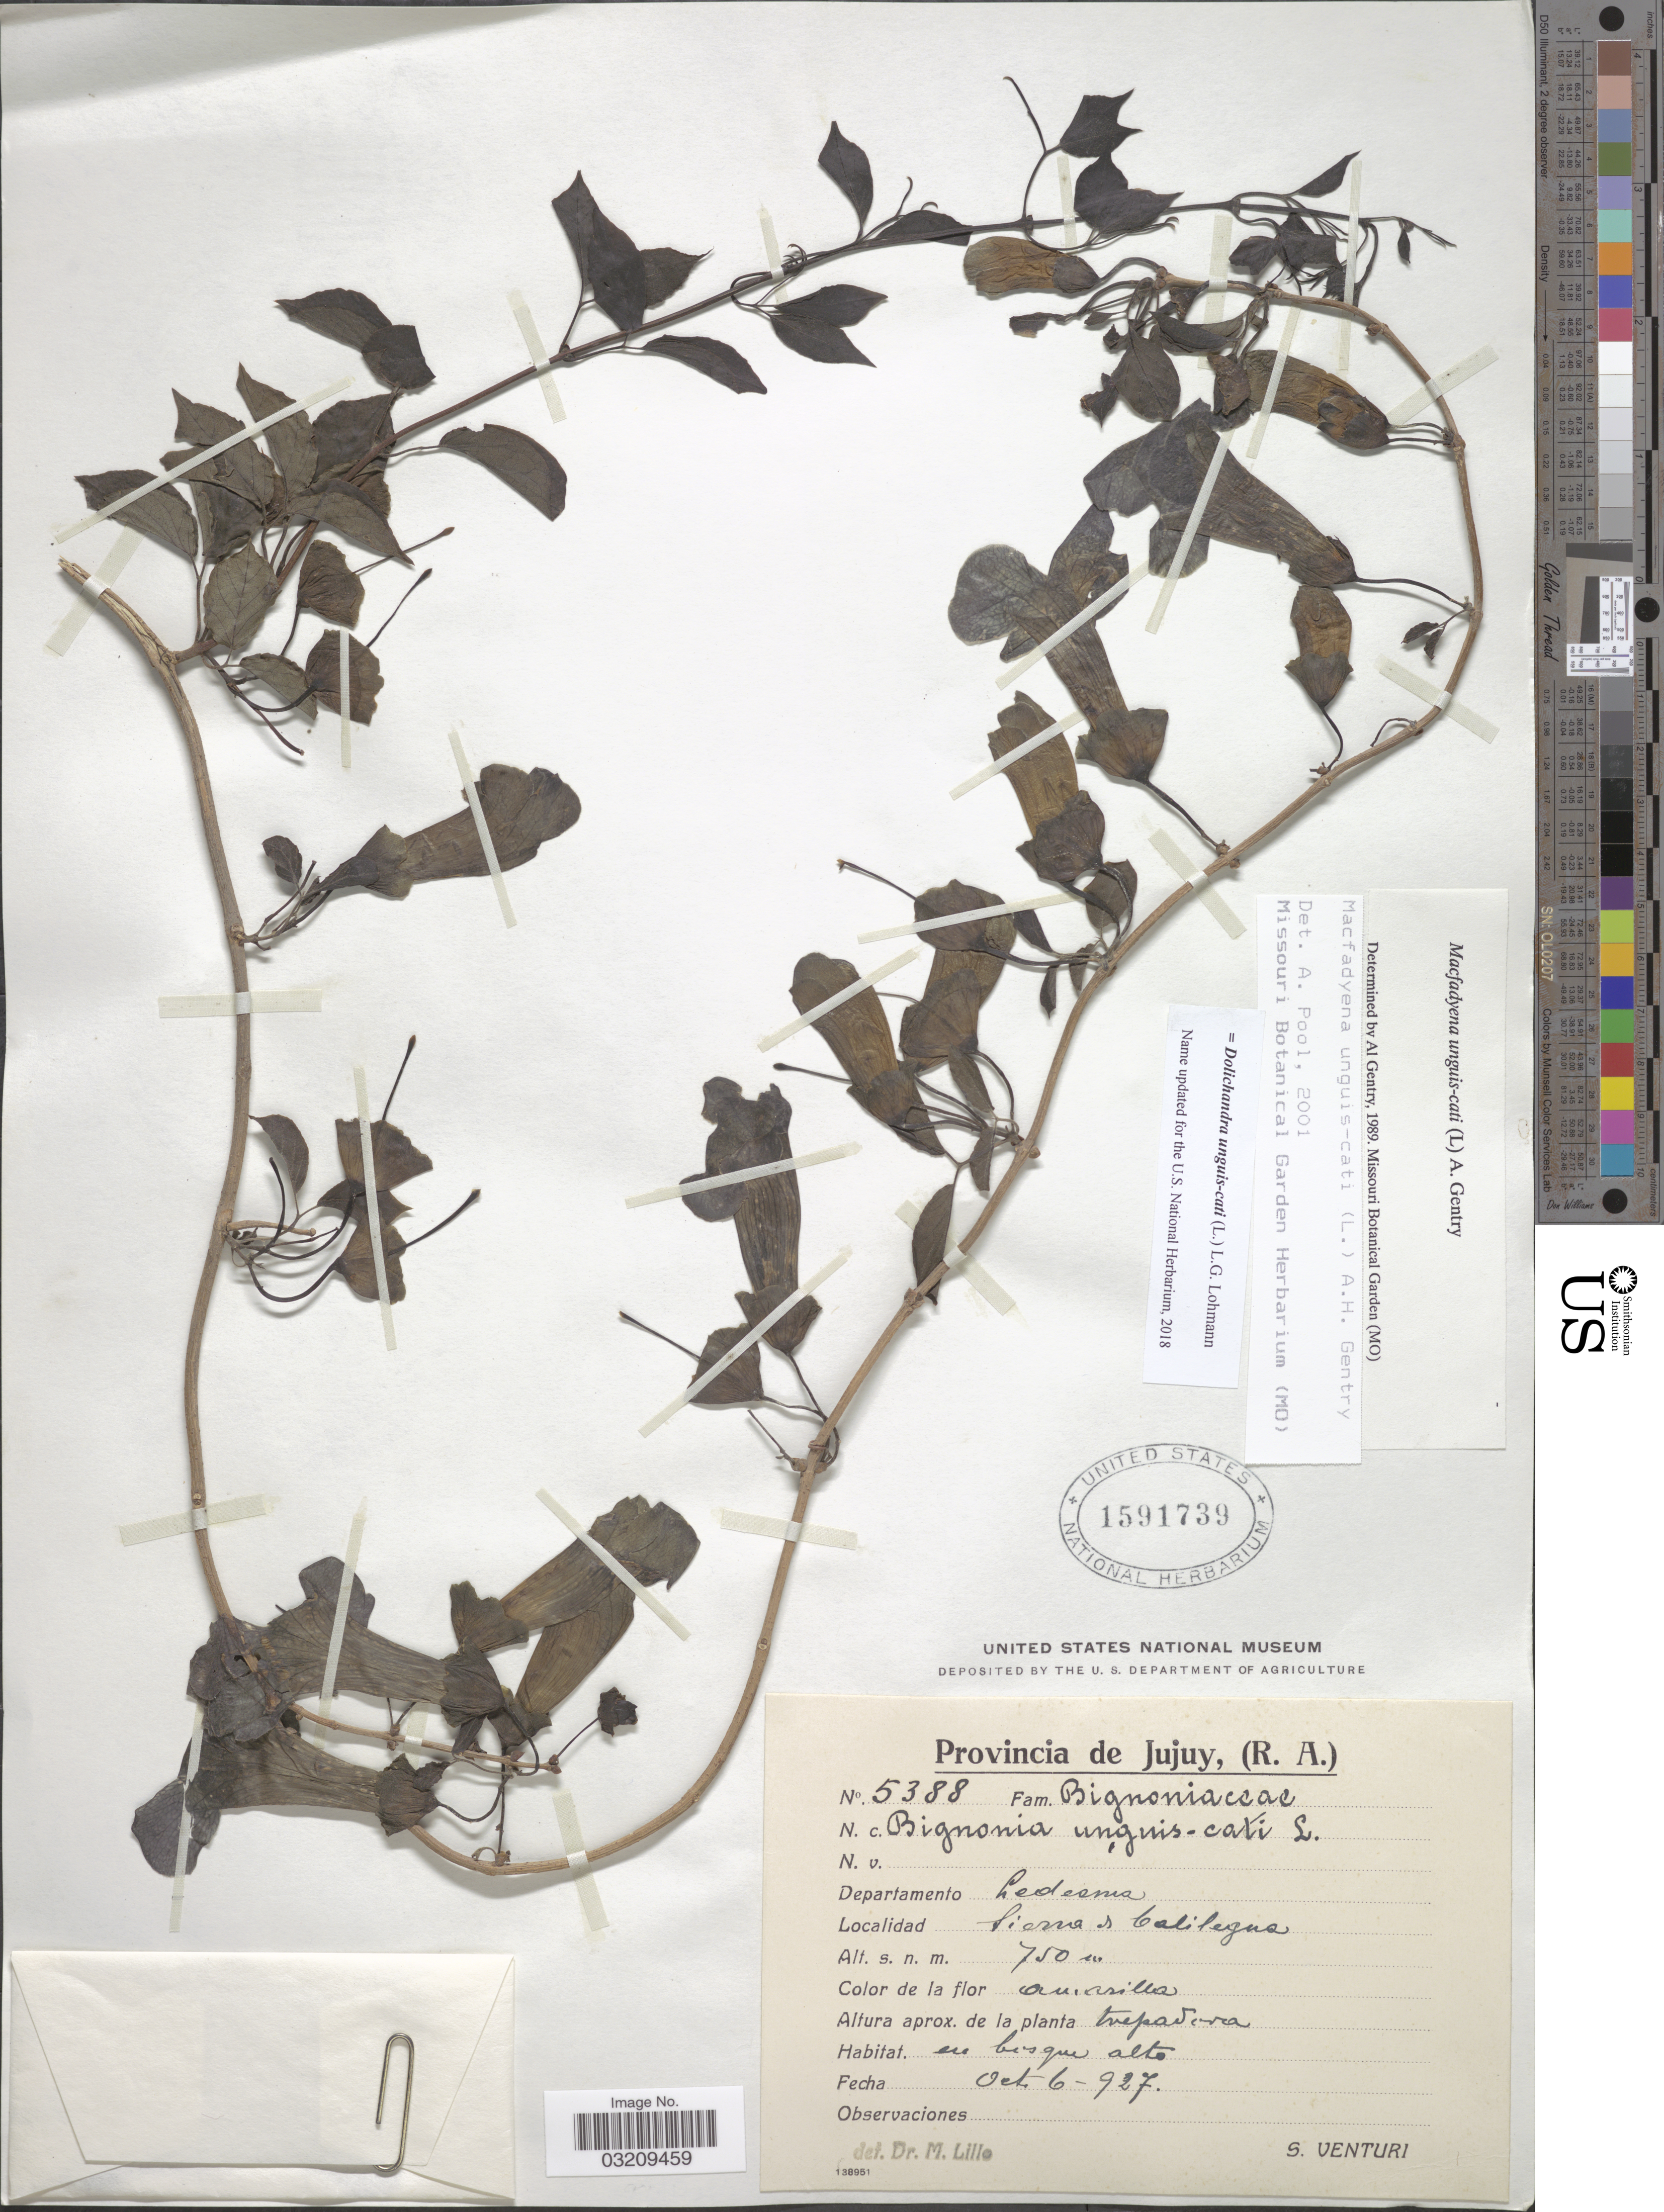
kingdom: Plantae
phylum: Tracheophyta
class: Magnoliopsida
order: Lamiales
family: Bignoniaceae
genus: Dolichandra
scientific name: Dolichandra unguis-cati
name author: (L.) L.G. Lohmann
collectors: S. Venturi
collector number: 5388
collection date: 1927-10-06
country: Argentina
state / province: Jujuy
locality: Departamento Ledesma. Sierra de Calilegua.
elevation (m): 750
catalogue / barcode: US 1591739